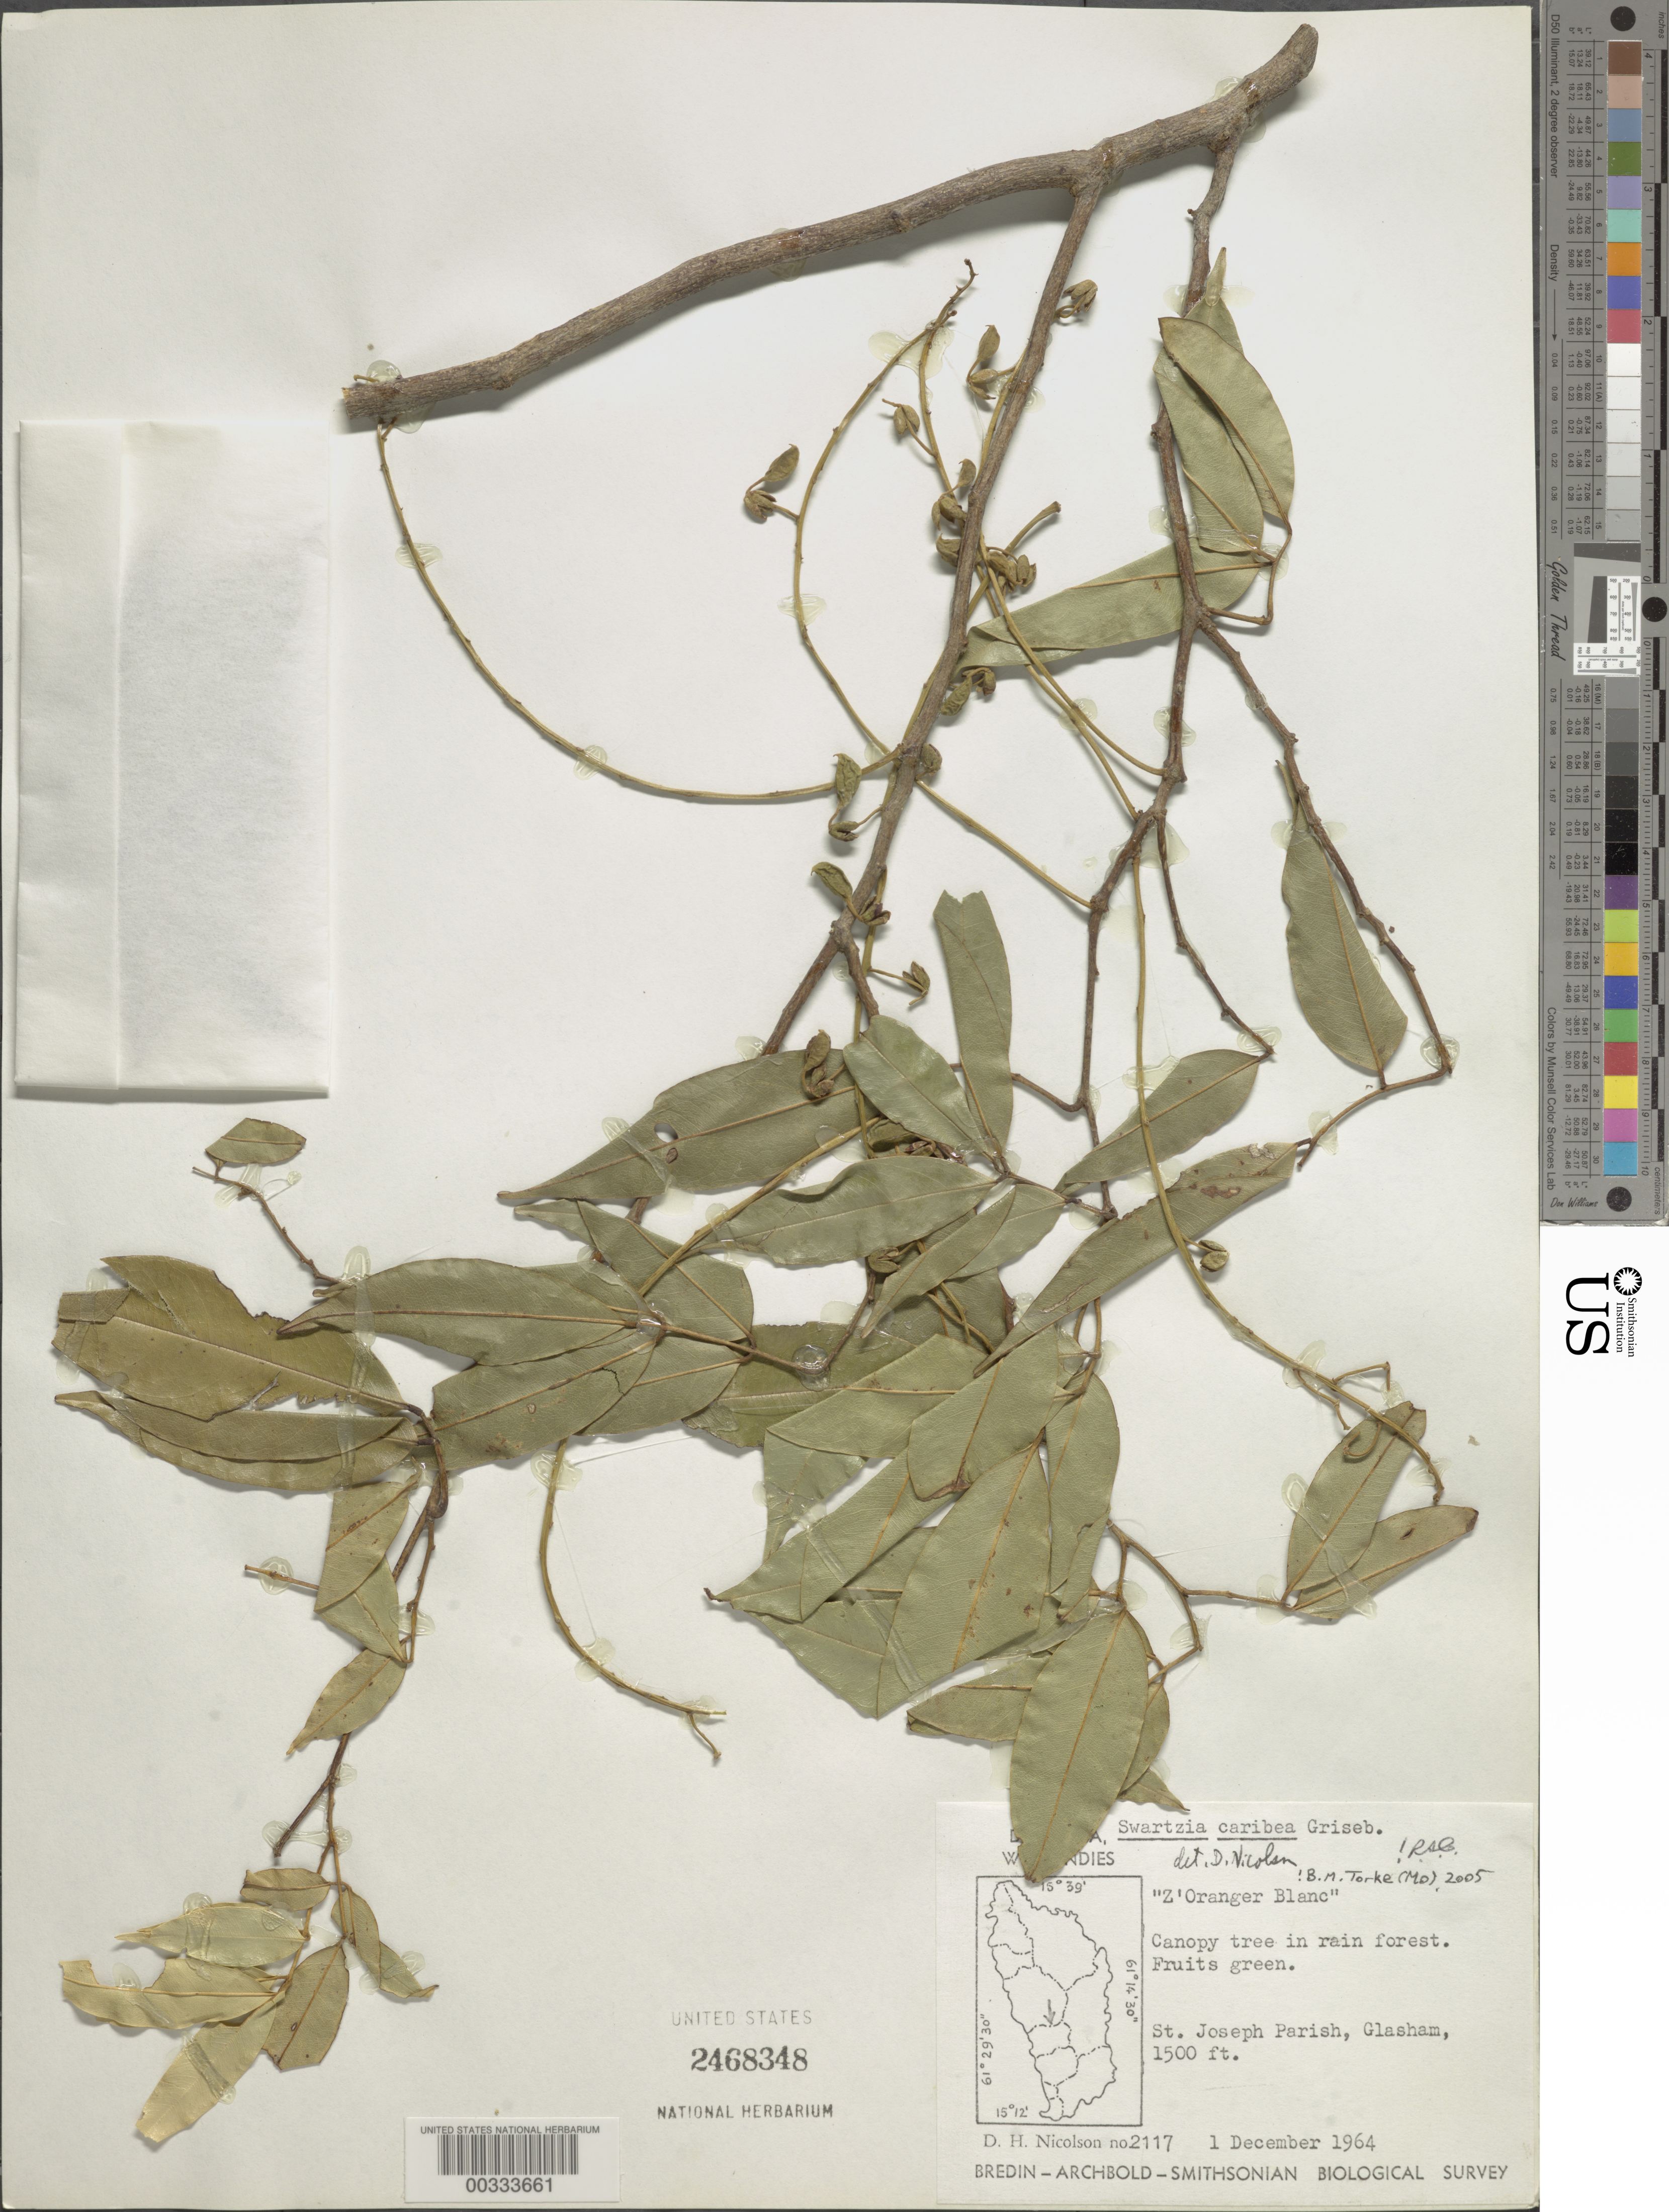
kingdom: Plantae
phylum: Tracheophyta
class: Magnoliopsida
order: Fabales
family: Fabaceae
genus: Swartzia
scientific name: Swartzia caribaea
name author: Griseb.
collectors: D. H. Nicolson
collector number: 2117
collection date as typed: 01 Dec 1964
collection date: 1964-12-01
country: Dominica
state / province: St. Joseph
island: Dominica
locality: Glasham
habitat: Rain forest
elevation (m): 457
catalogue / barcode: US 2468348